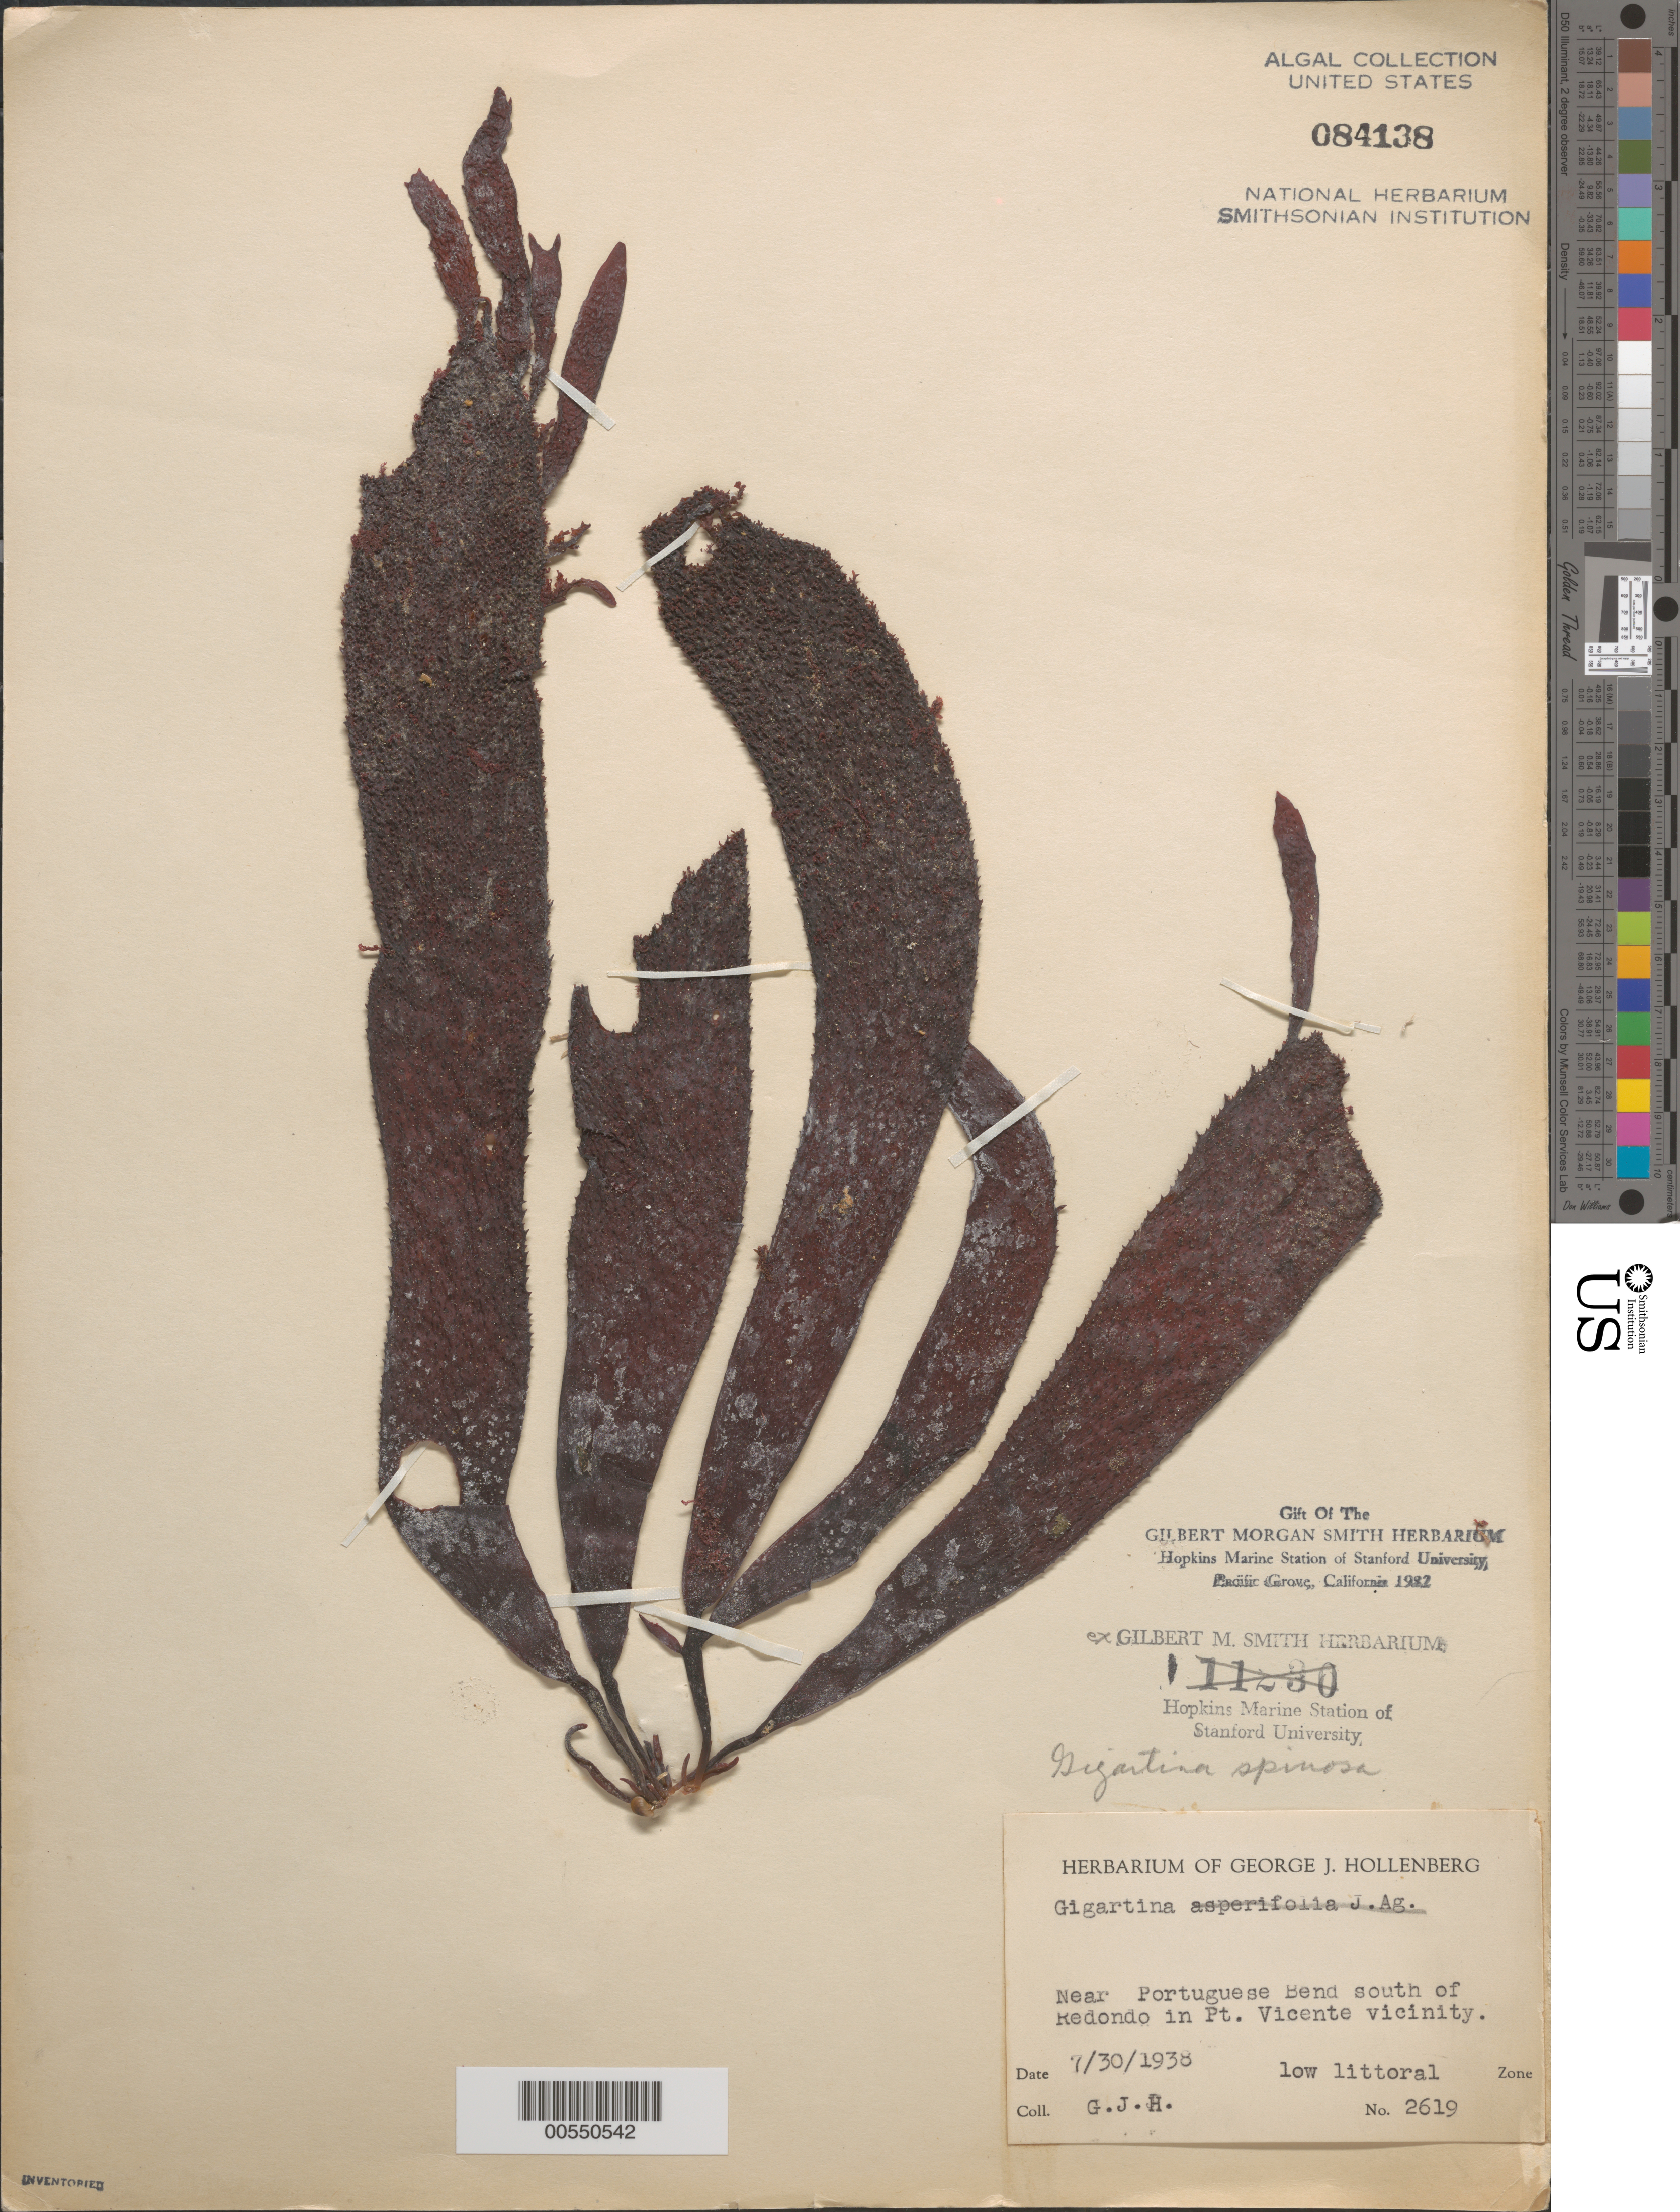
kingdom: Plantae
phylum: Rhodophyta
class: Florideophyceae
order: Gigartinales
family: Gigartinaceae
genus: Chondracanthus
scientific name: Chondracanthus spinosus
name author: (Kütz.) Guiry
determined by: Algae name updating Project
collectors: G. Hollenberg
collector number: GJH 2619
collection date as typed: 30 Jul 1938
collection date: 1938-07-30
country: United States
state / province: California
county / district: Los Angeles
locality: Point Vicente, near Portuguese Bend, south of Redondo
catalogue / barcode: US 84138